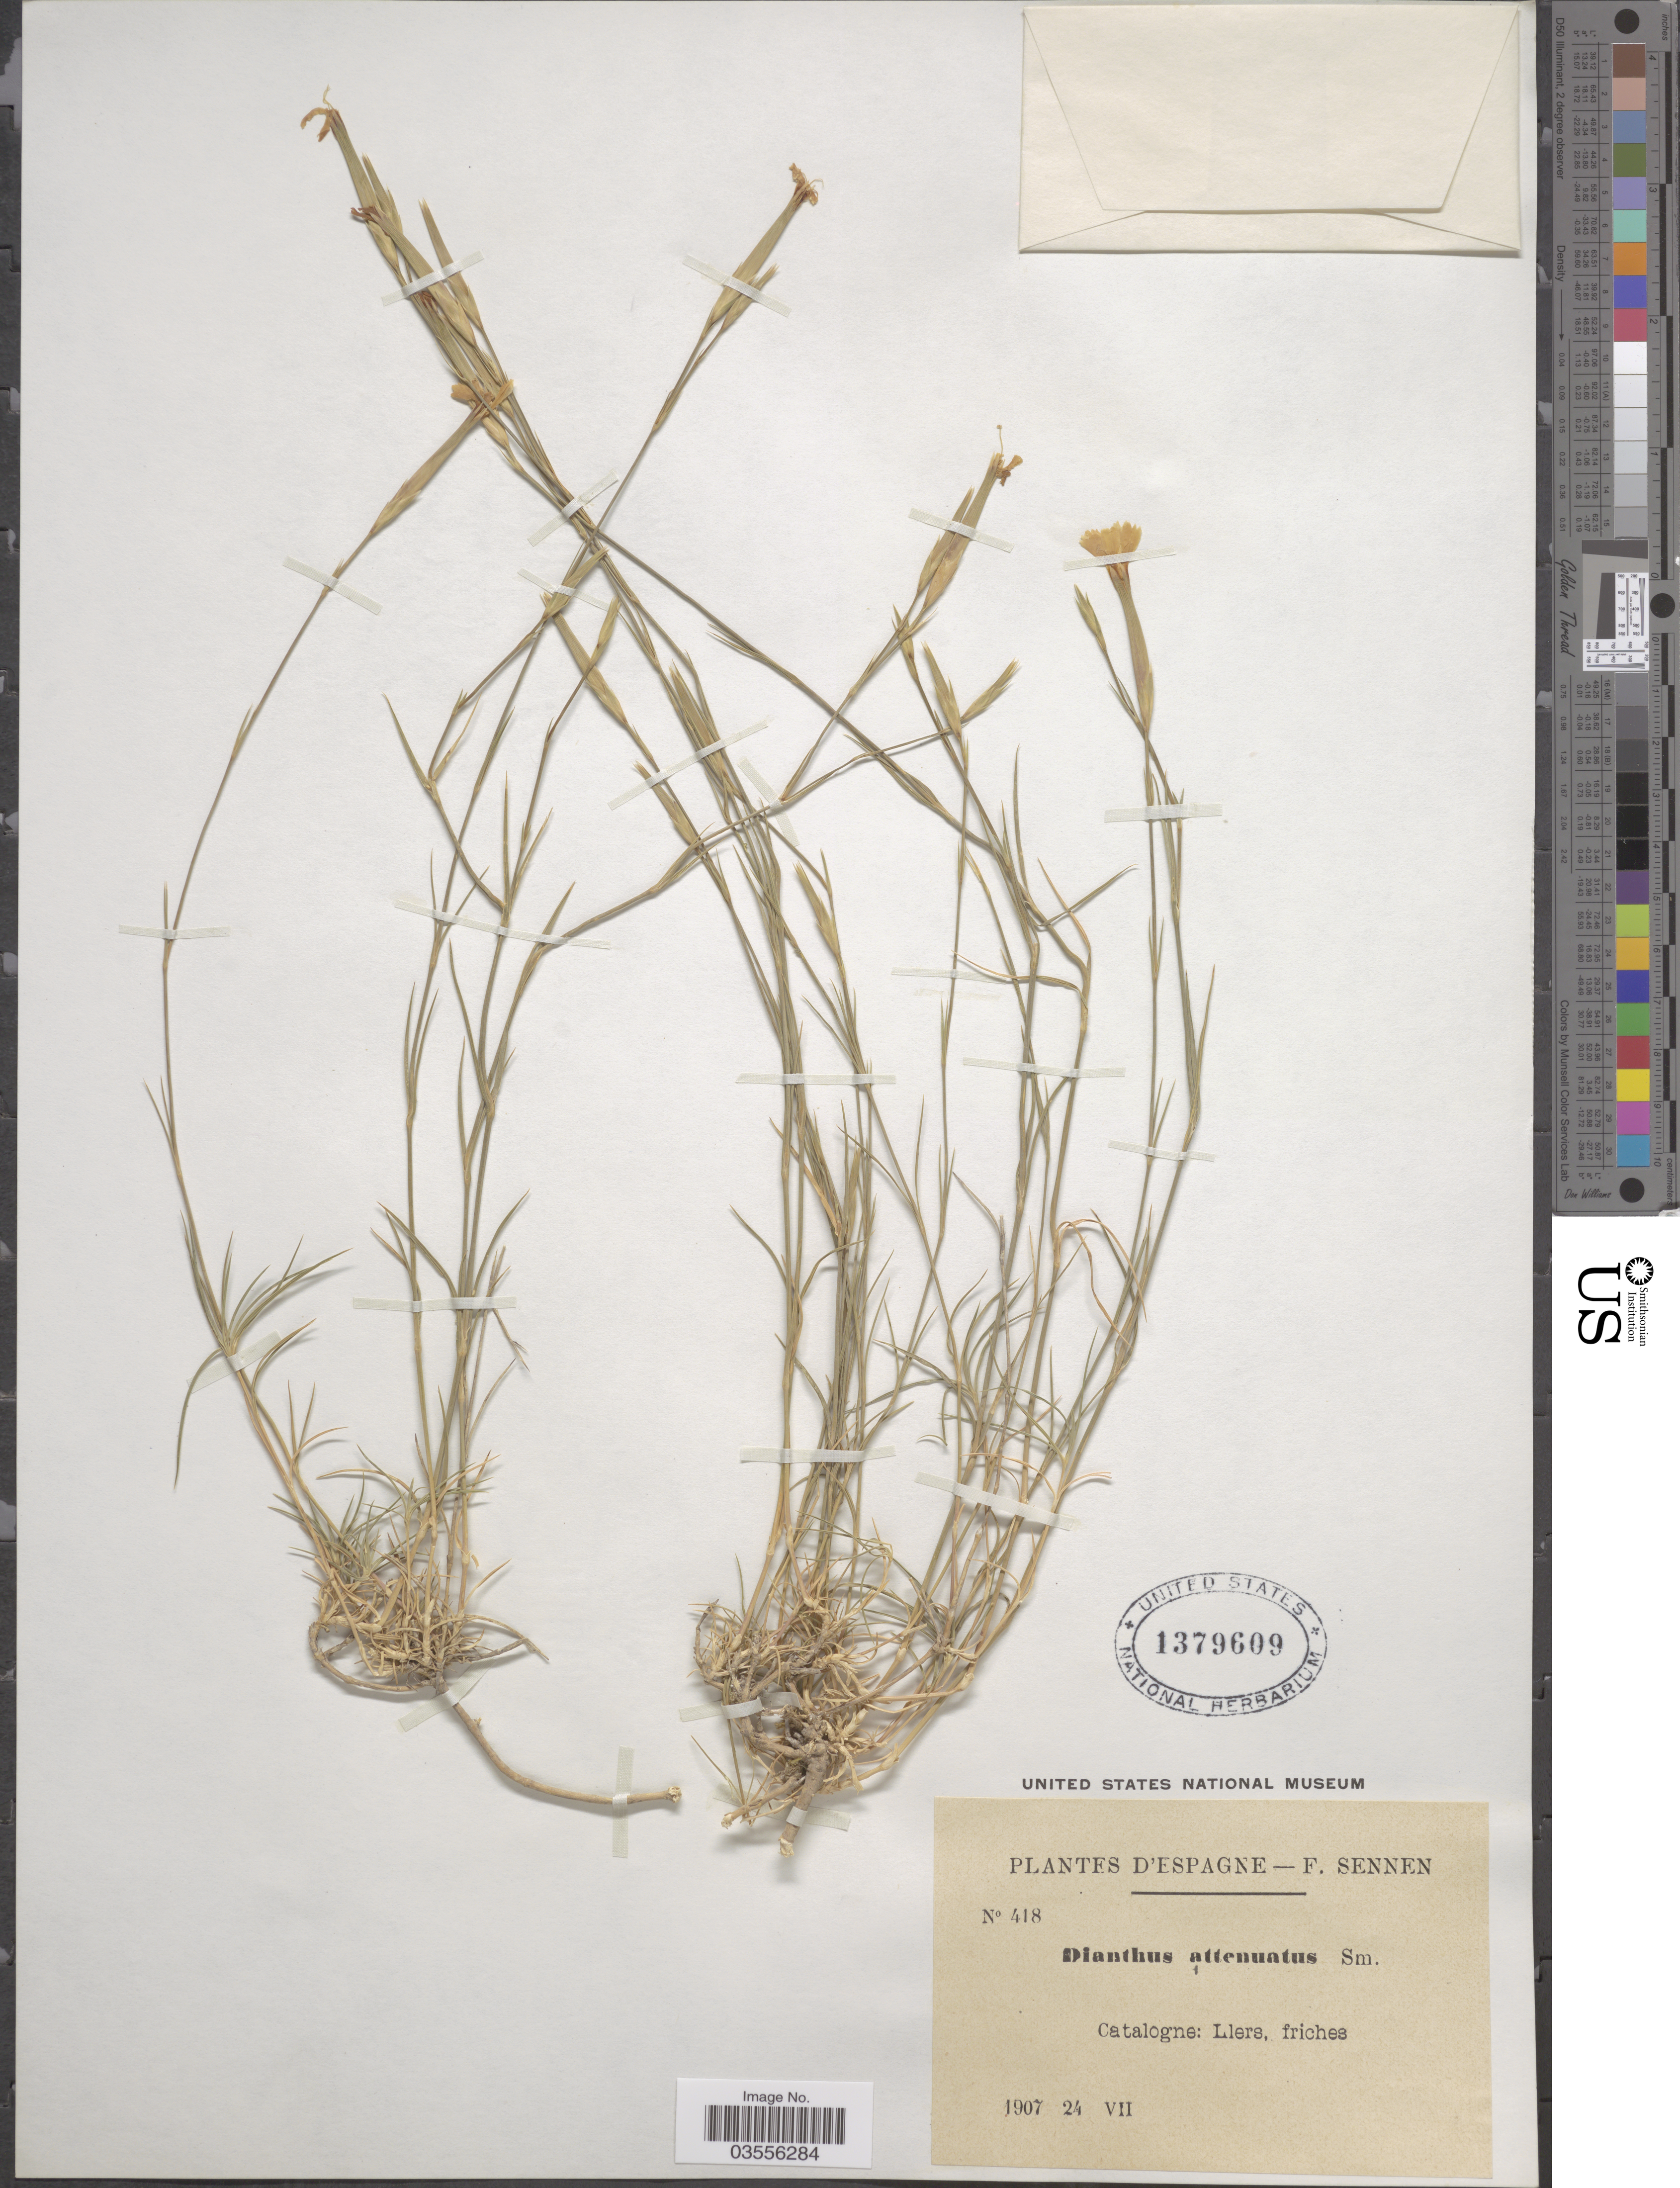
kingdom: Plantae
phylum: Tracheophyta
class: Magnoliopsida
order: Caryophyllales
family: Caryophyllaceae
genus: Dianthus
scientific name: Dianthus attenuatus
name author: Sm.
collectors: E. Sennen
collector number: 418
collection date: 1907-07-24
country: Spain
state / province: Catalunya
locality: Catalogne: Llers.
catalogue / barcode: US 1379609